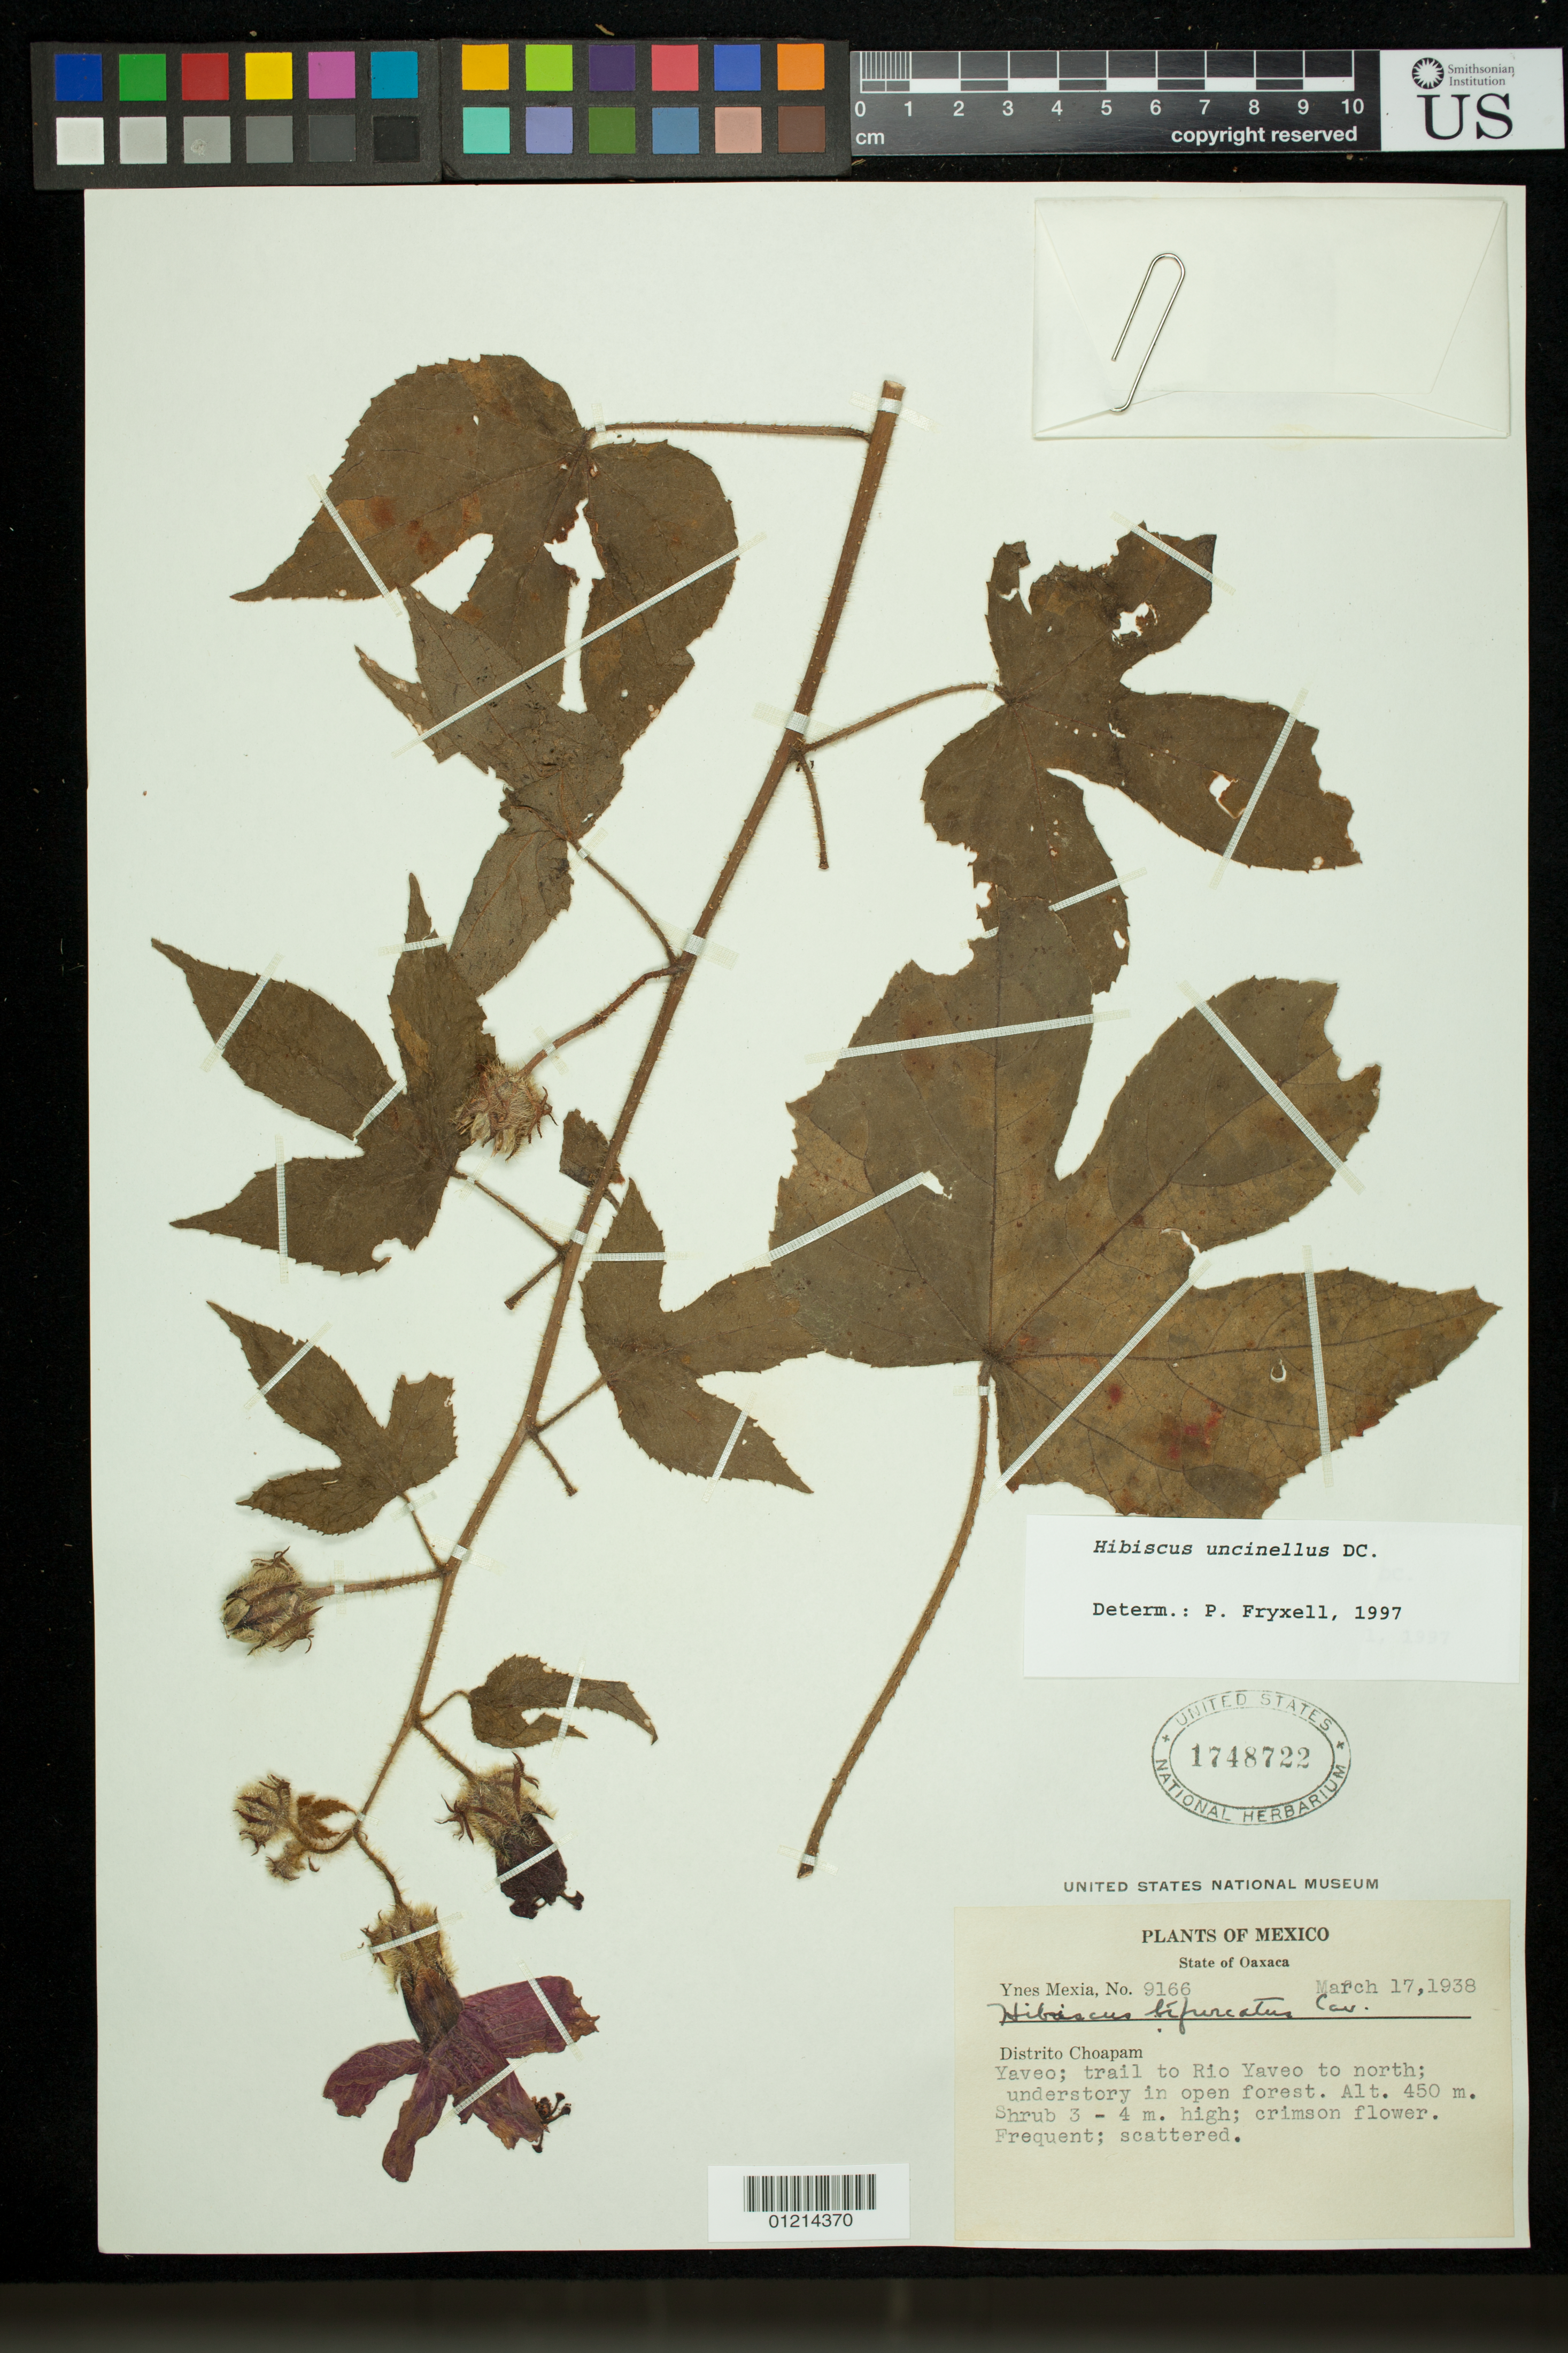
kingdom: Plantae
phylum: Tracheophyta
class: Magnoliopsida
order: Malvales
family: Malvaceae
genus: Sabdariffa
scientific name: Sabdariffa uncinella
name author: (DC.) M.M. Hanes & R.L. Barrett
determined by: Dorr, Laurence J., Curator (BOT), Smithsonian Institution - National Museum of Natural History (UNITED STATES)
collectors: Y. Mexia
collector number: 9166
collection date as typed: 17 Mar 1938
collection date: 1938-03-17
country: Mexico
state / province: Oaxaca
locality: Oaxaca, Distrito Choapam. Yaveo; trail to Rio Yaveo to north; understory in open forest.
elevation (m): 450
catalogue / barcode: US 1748722